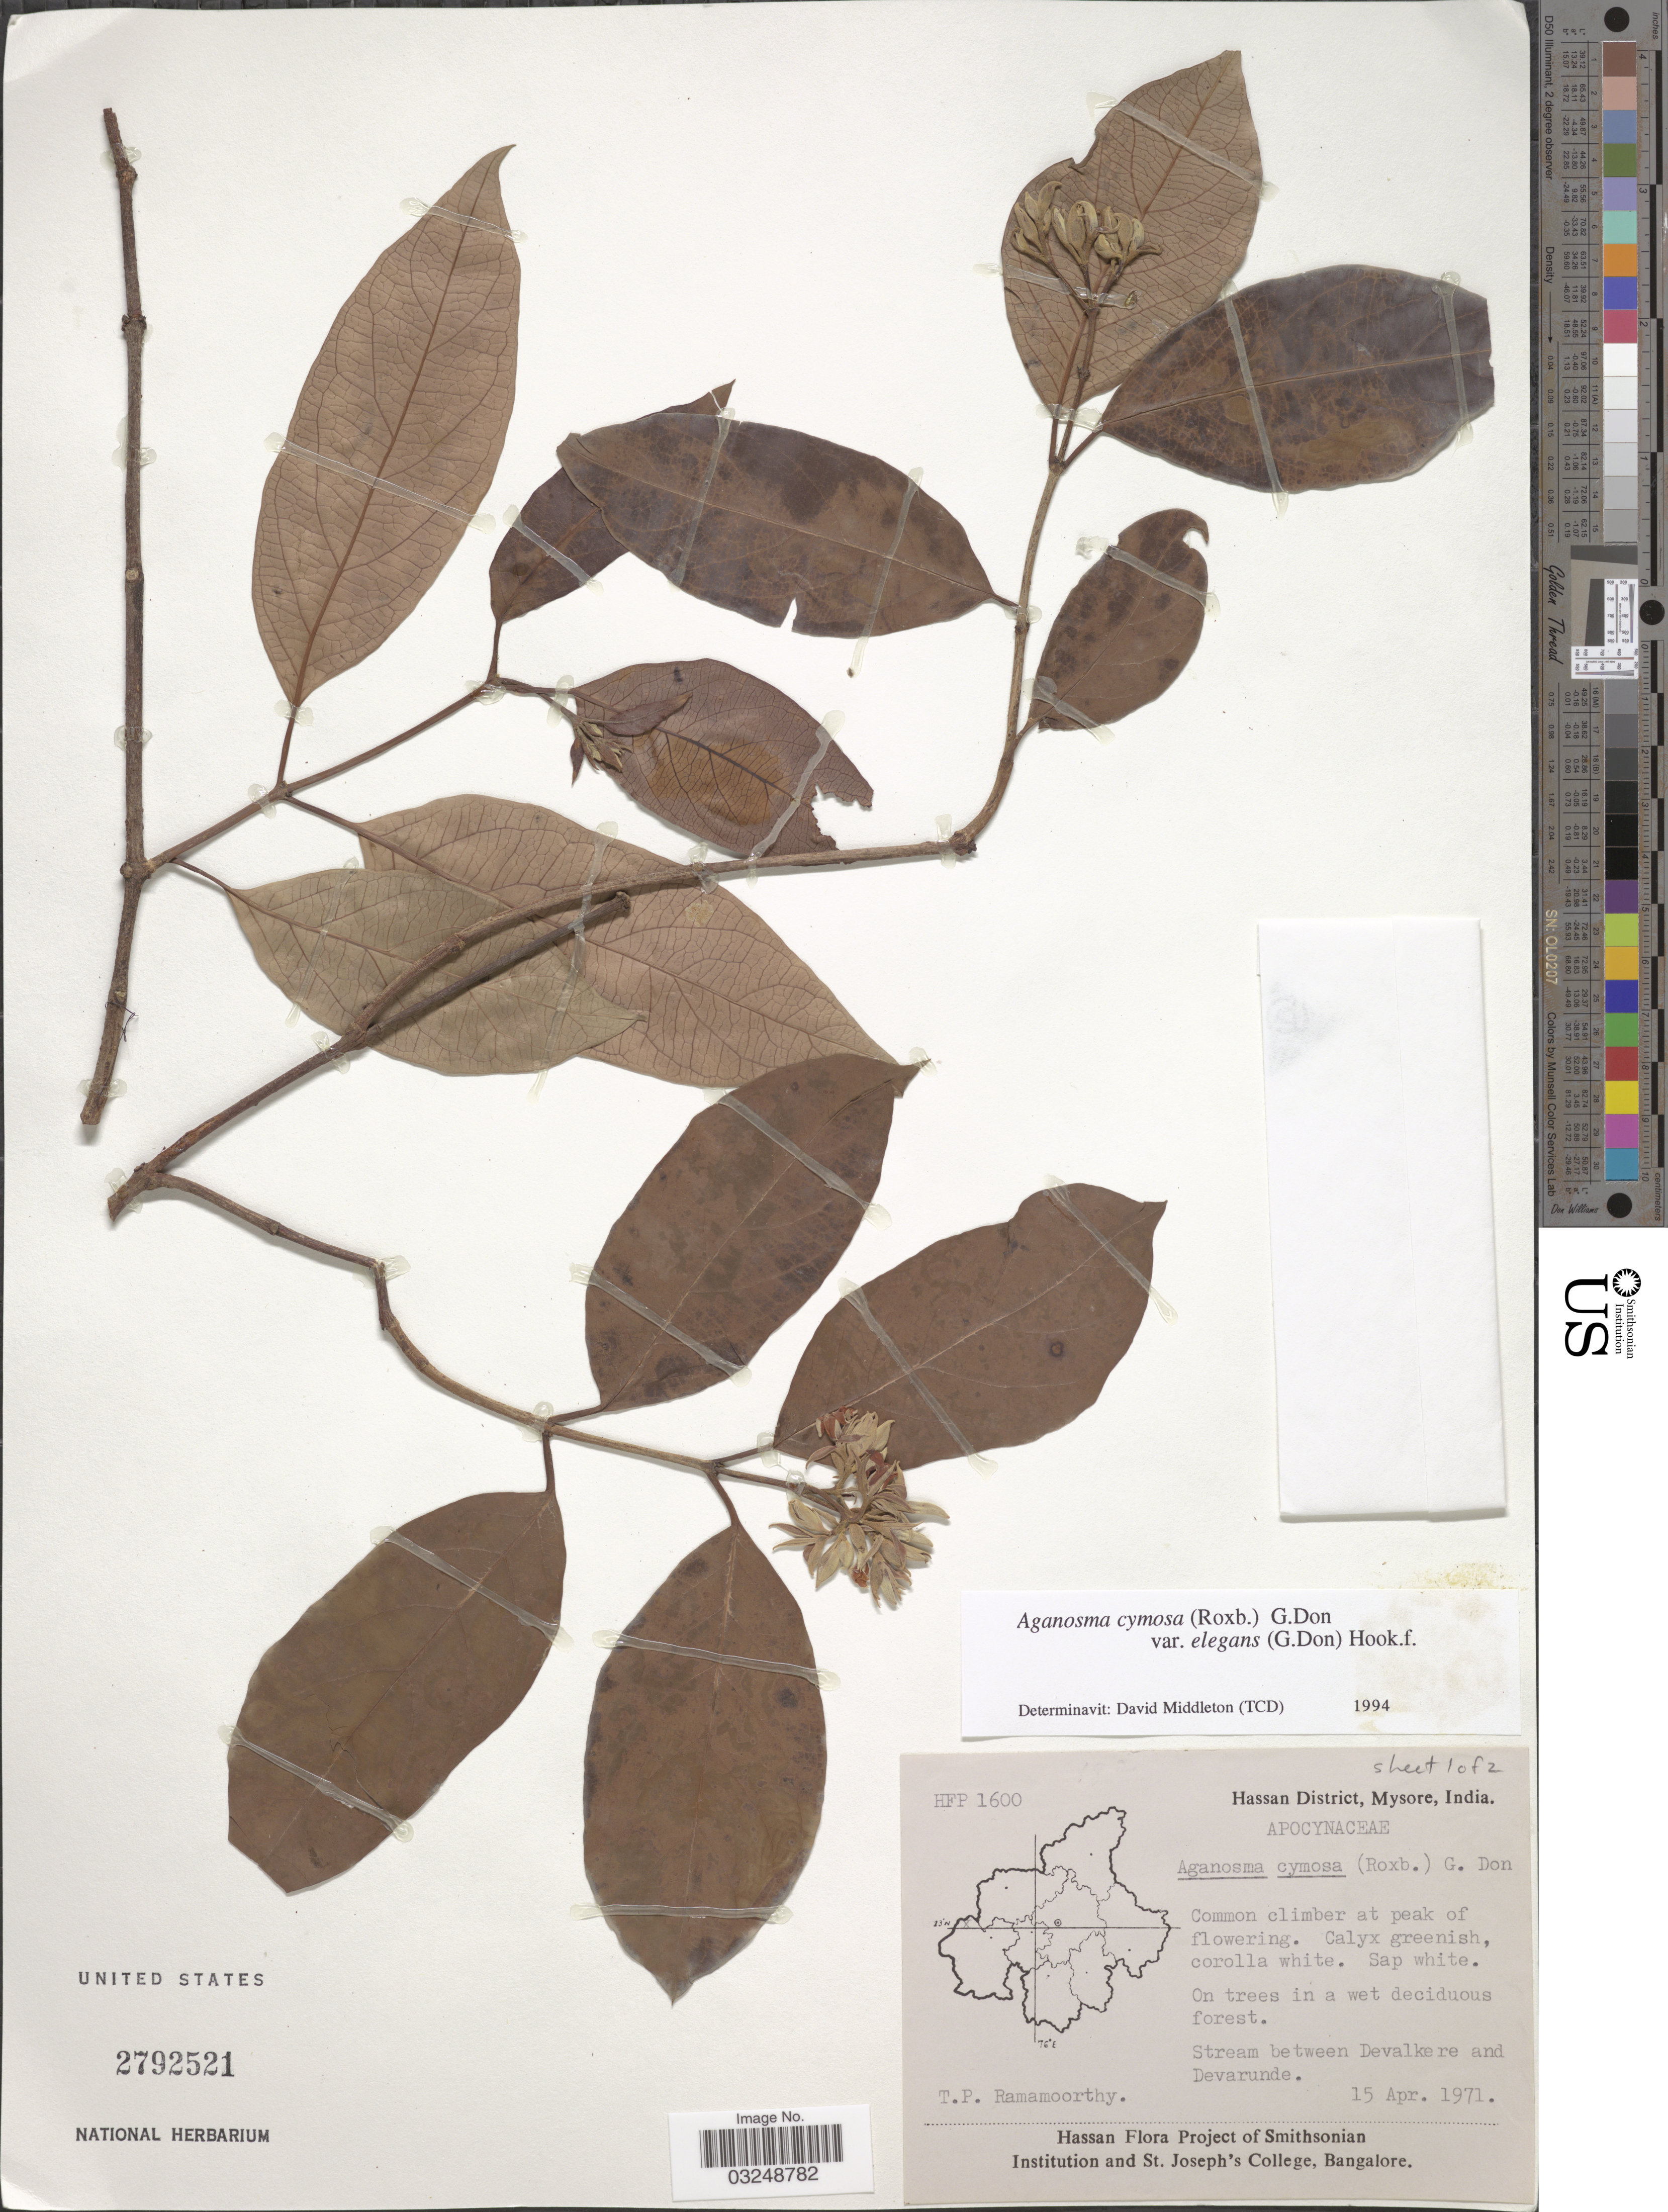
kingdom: Plantae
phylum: Tracheophyta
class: Magnoliopsida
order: Gentianales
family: Apocynaceae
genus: Aganosma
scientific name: Aganosma cymosa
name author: (Roxb.) G. Don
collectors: T. P. Ramamoorthy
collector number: HFP1600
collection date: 1971-04-15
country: India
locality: Hassan District, Mysore, Stream between Devalkere and Devarunde.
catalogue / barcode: US 2792521